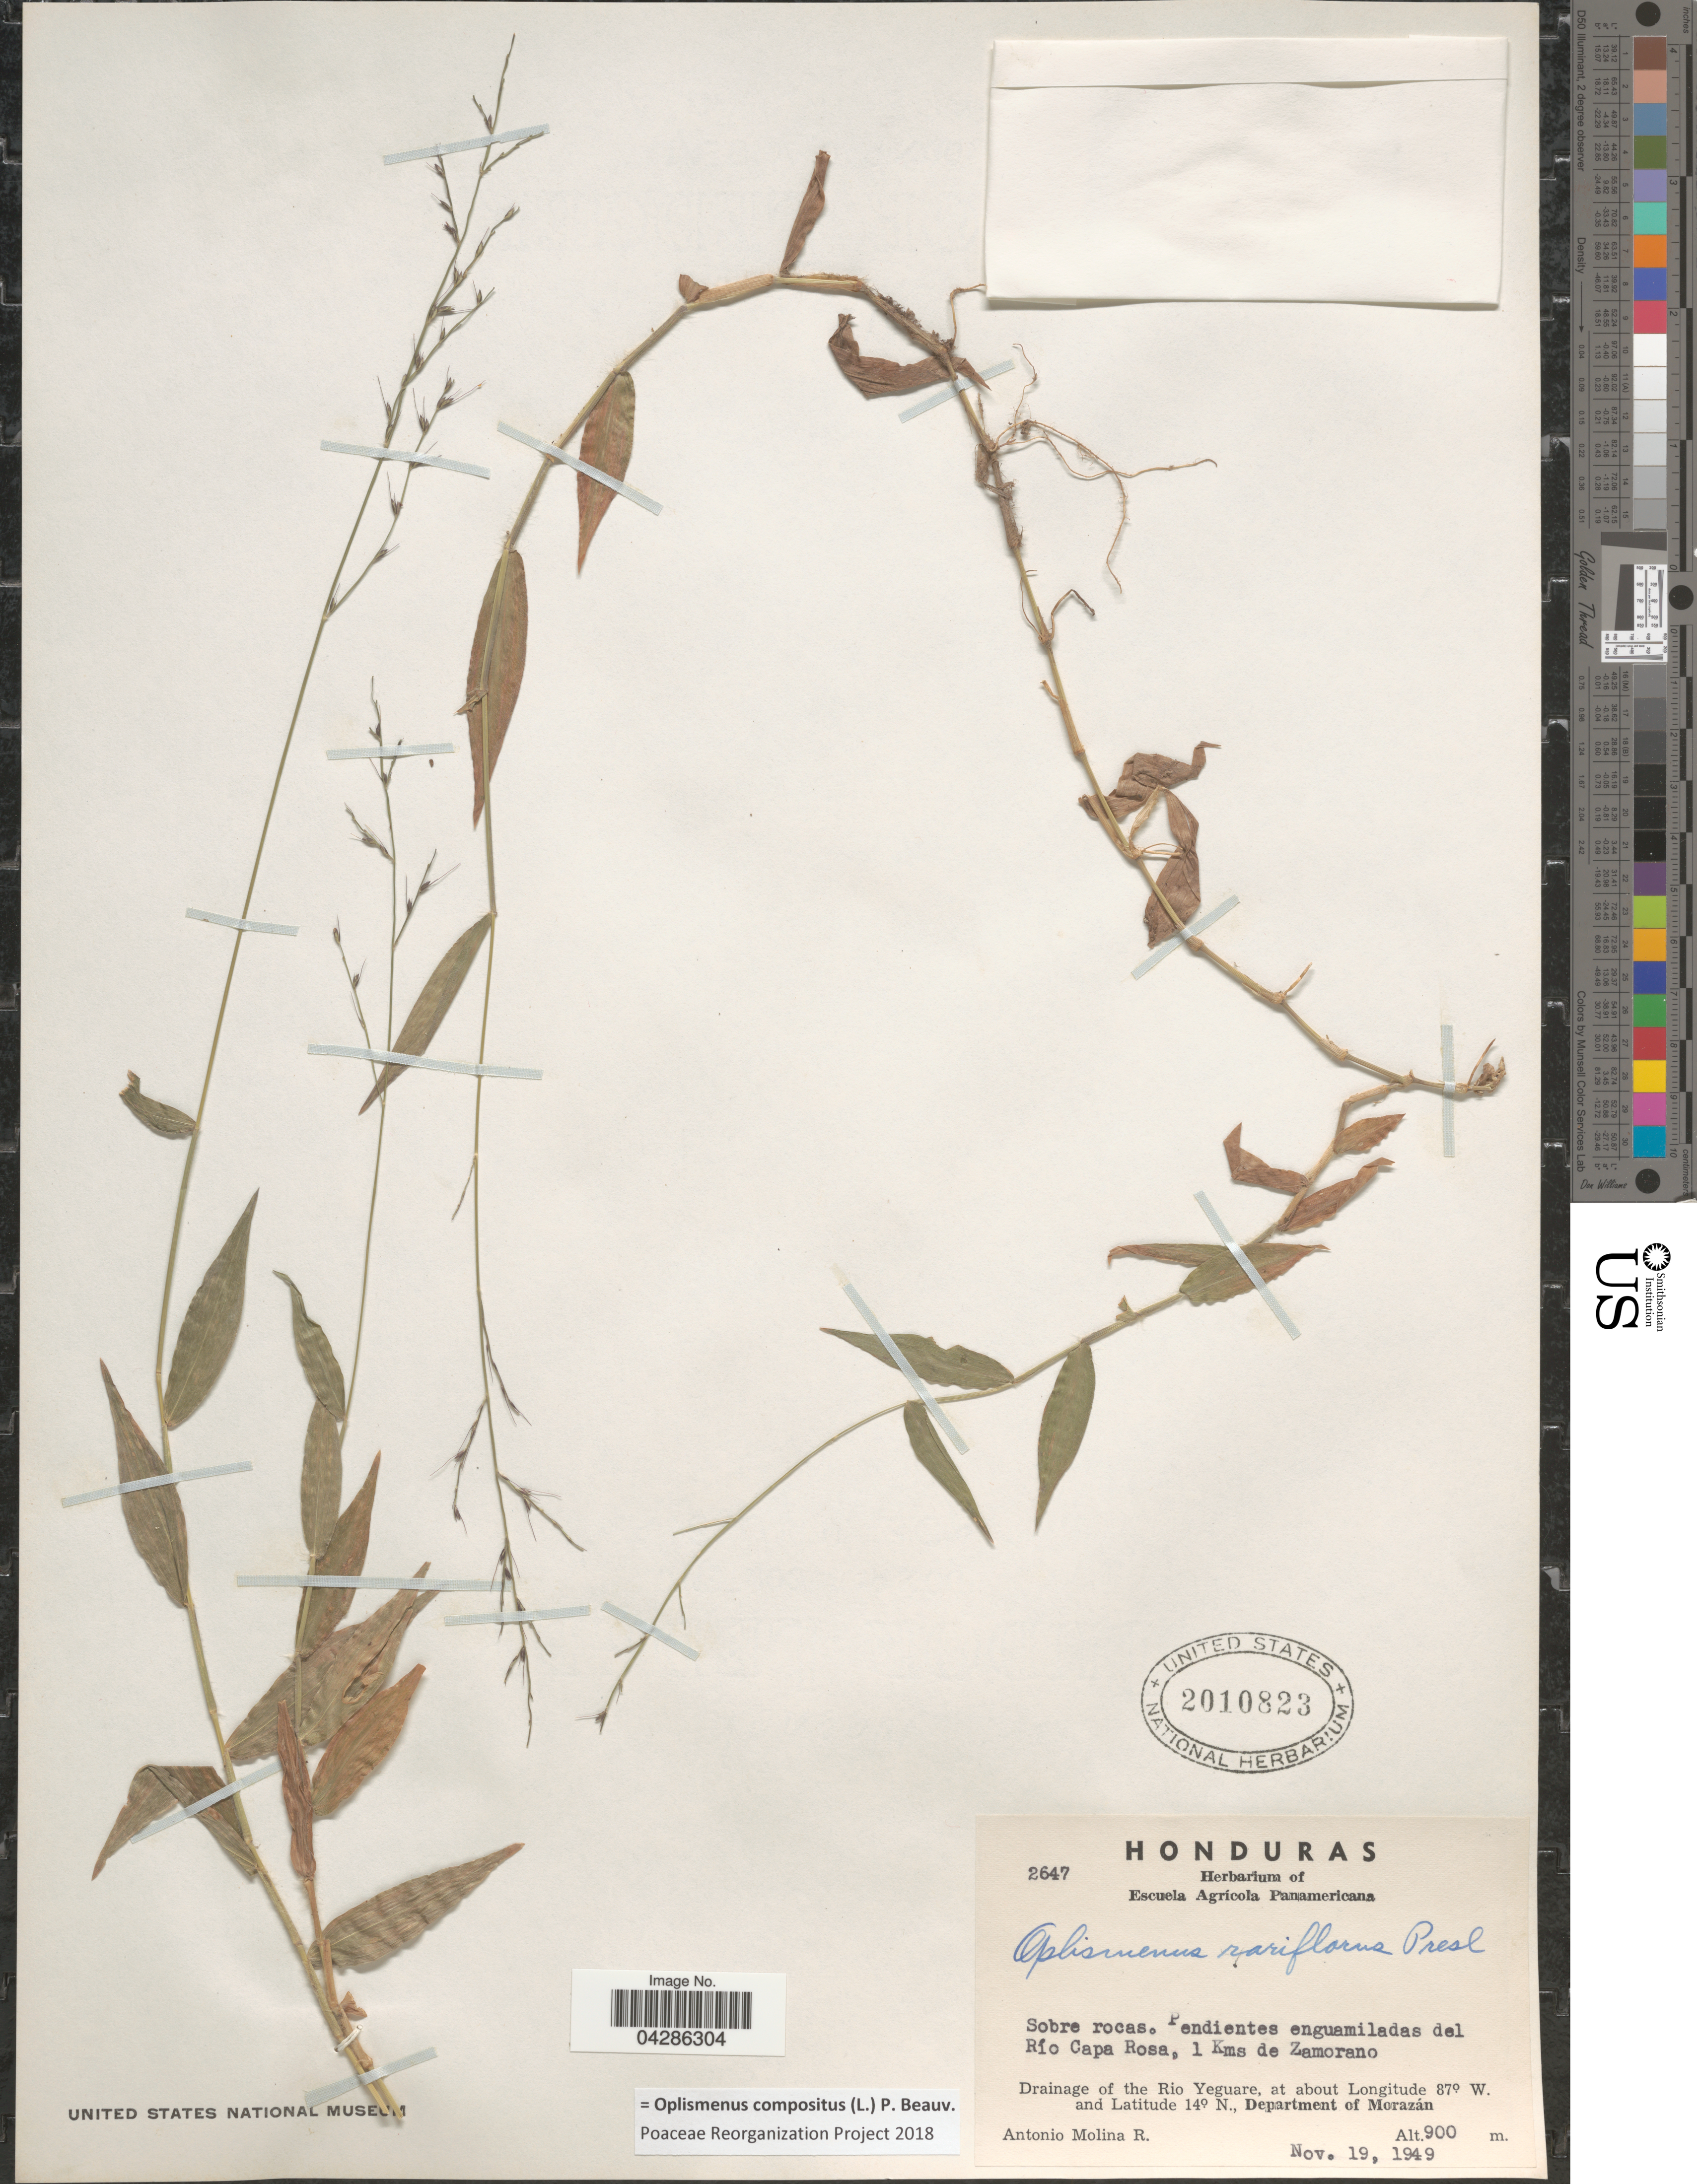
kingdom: Plantae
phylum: Tracheophyta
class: Liliopsida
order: Poales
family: Poaceae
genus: Oplismenus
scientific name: Oplismenus compositus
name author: (L.) P. Beauv.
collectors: A. Molina R.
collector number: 2647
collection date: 1949-11-19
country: Honduras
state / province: Fco. Morazán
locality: Sobre rocas. Pendientes enguamiladas del Río Capa Rosa, 1 Kms de Zamorano. Drainage of the Rio Yeguare, Department of Morazán.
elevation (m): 900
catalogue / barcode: US 2010823